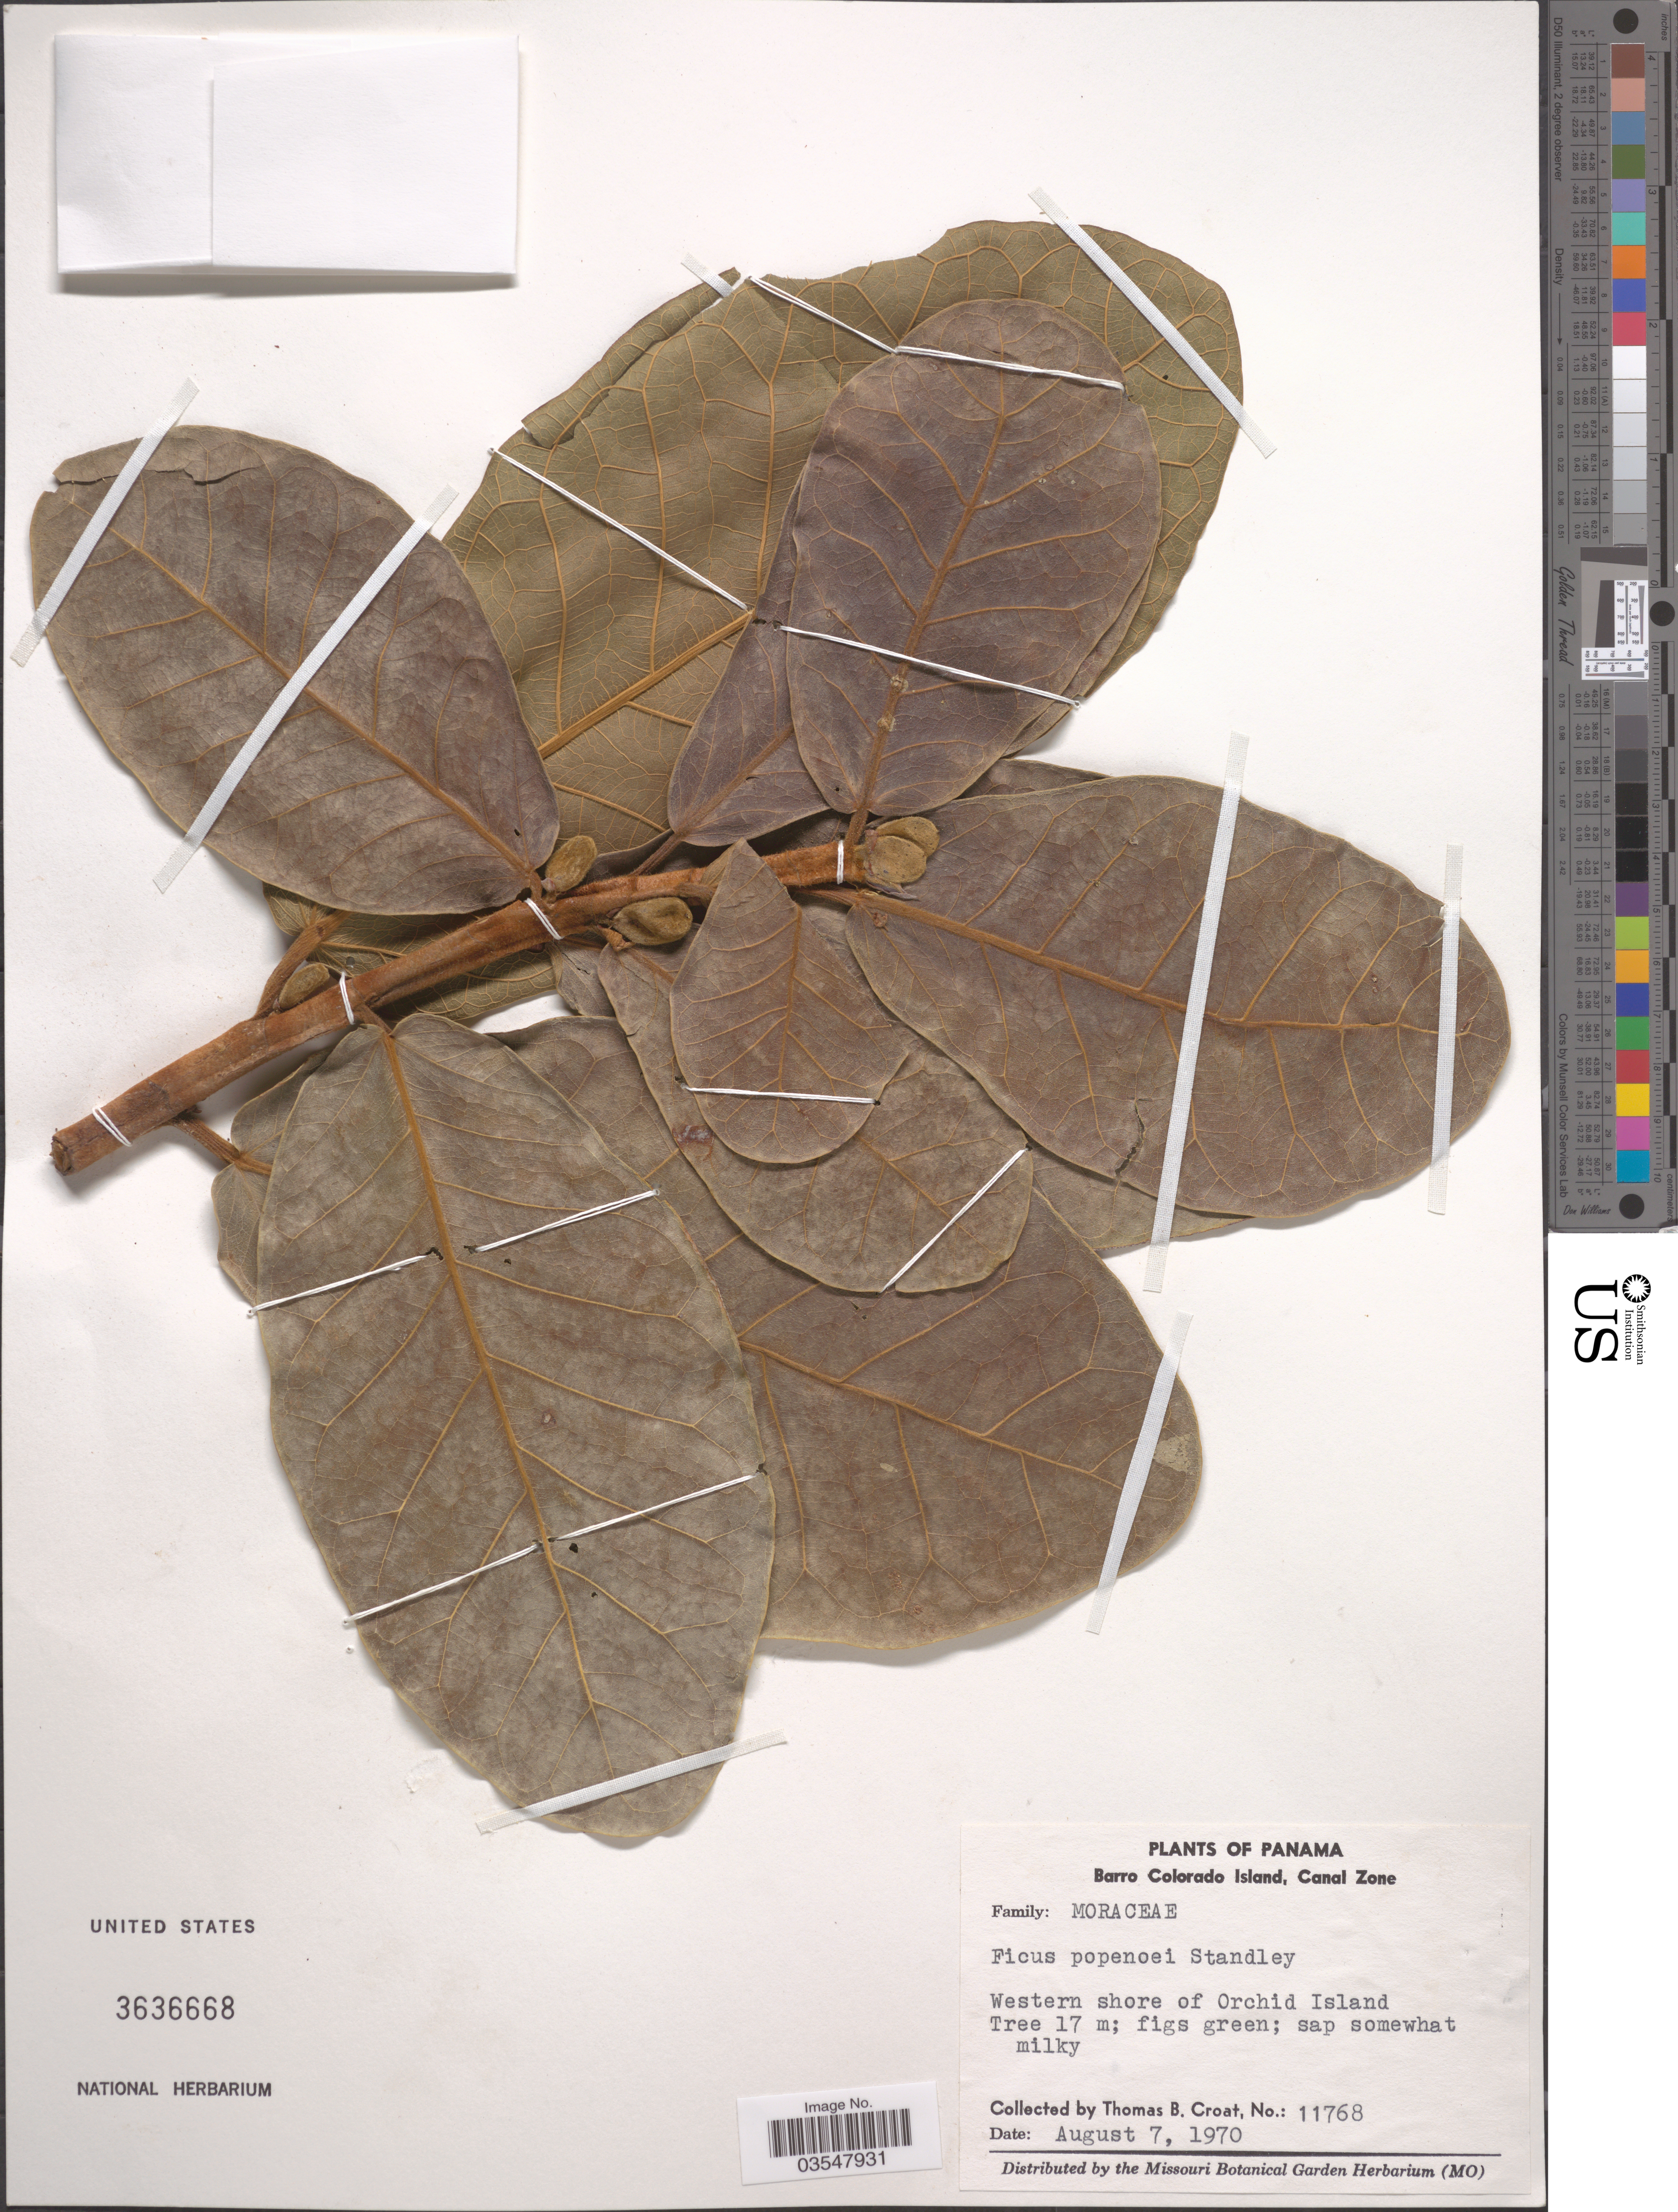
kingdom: Plantae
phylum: Tracheophyta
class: Magnoliopsida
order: Rosales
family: Moraceae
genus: Ficus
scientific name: Ficus popenoei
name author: Standl.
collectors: T. B. Croat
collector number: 11768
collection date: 1970-08-07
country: Panama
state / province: Panamá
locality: Barro Colorado Island, Canal Zone. Western shore of Orchid Island.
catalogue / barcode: US 3636668